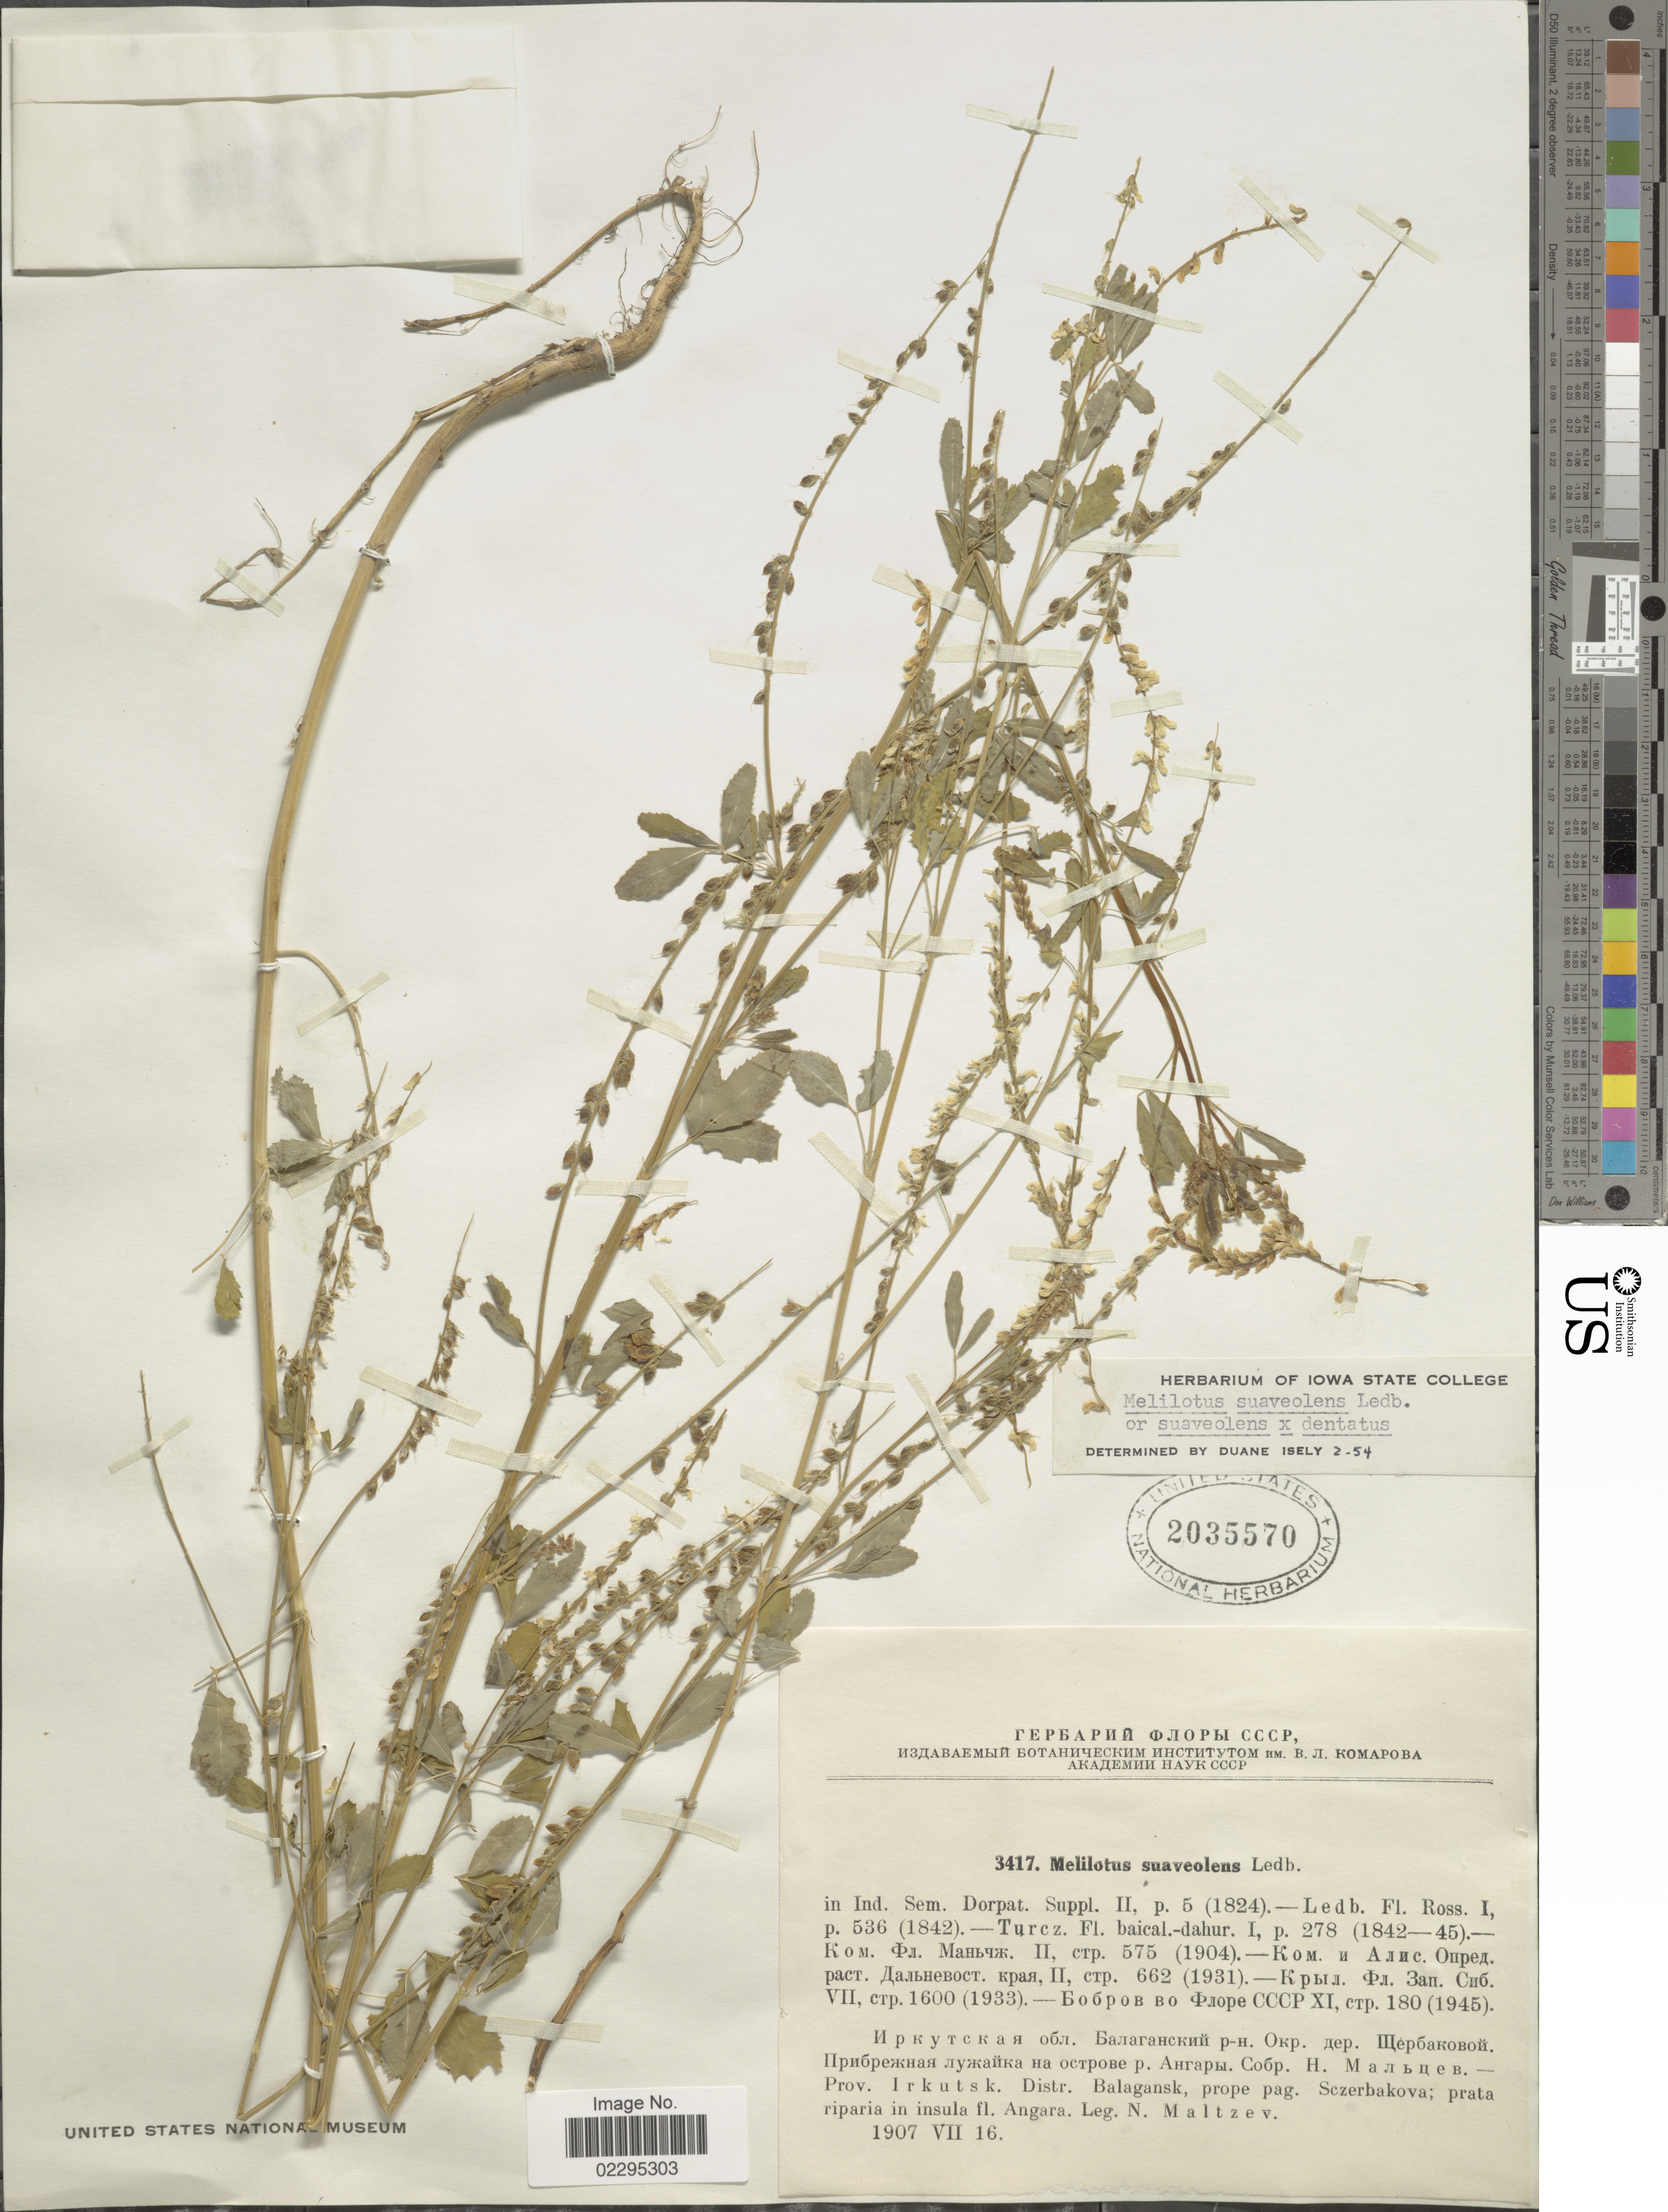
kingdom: Plantae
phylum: Tracheophyta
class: Magnoliopsida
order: Fabales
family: Fabaceae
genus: Melilotus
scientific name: Melilotus suaveolens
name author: Ledeb.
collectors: N. Maltzev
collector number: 3417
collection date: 1907-07-16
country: Russian Federation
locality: Prov. Irkutsk. Distr. Balagansk, prope pag Sczerbakov; prata riparia in insula fl. Angara.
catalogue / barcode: US 2035570